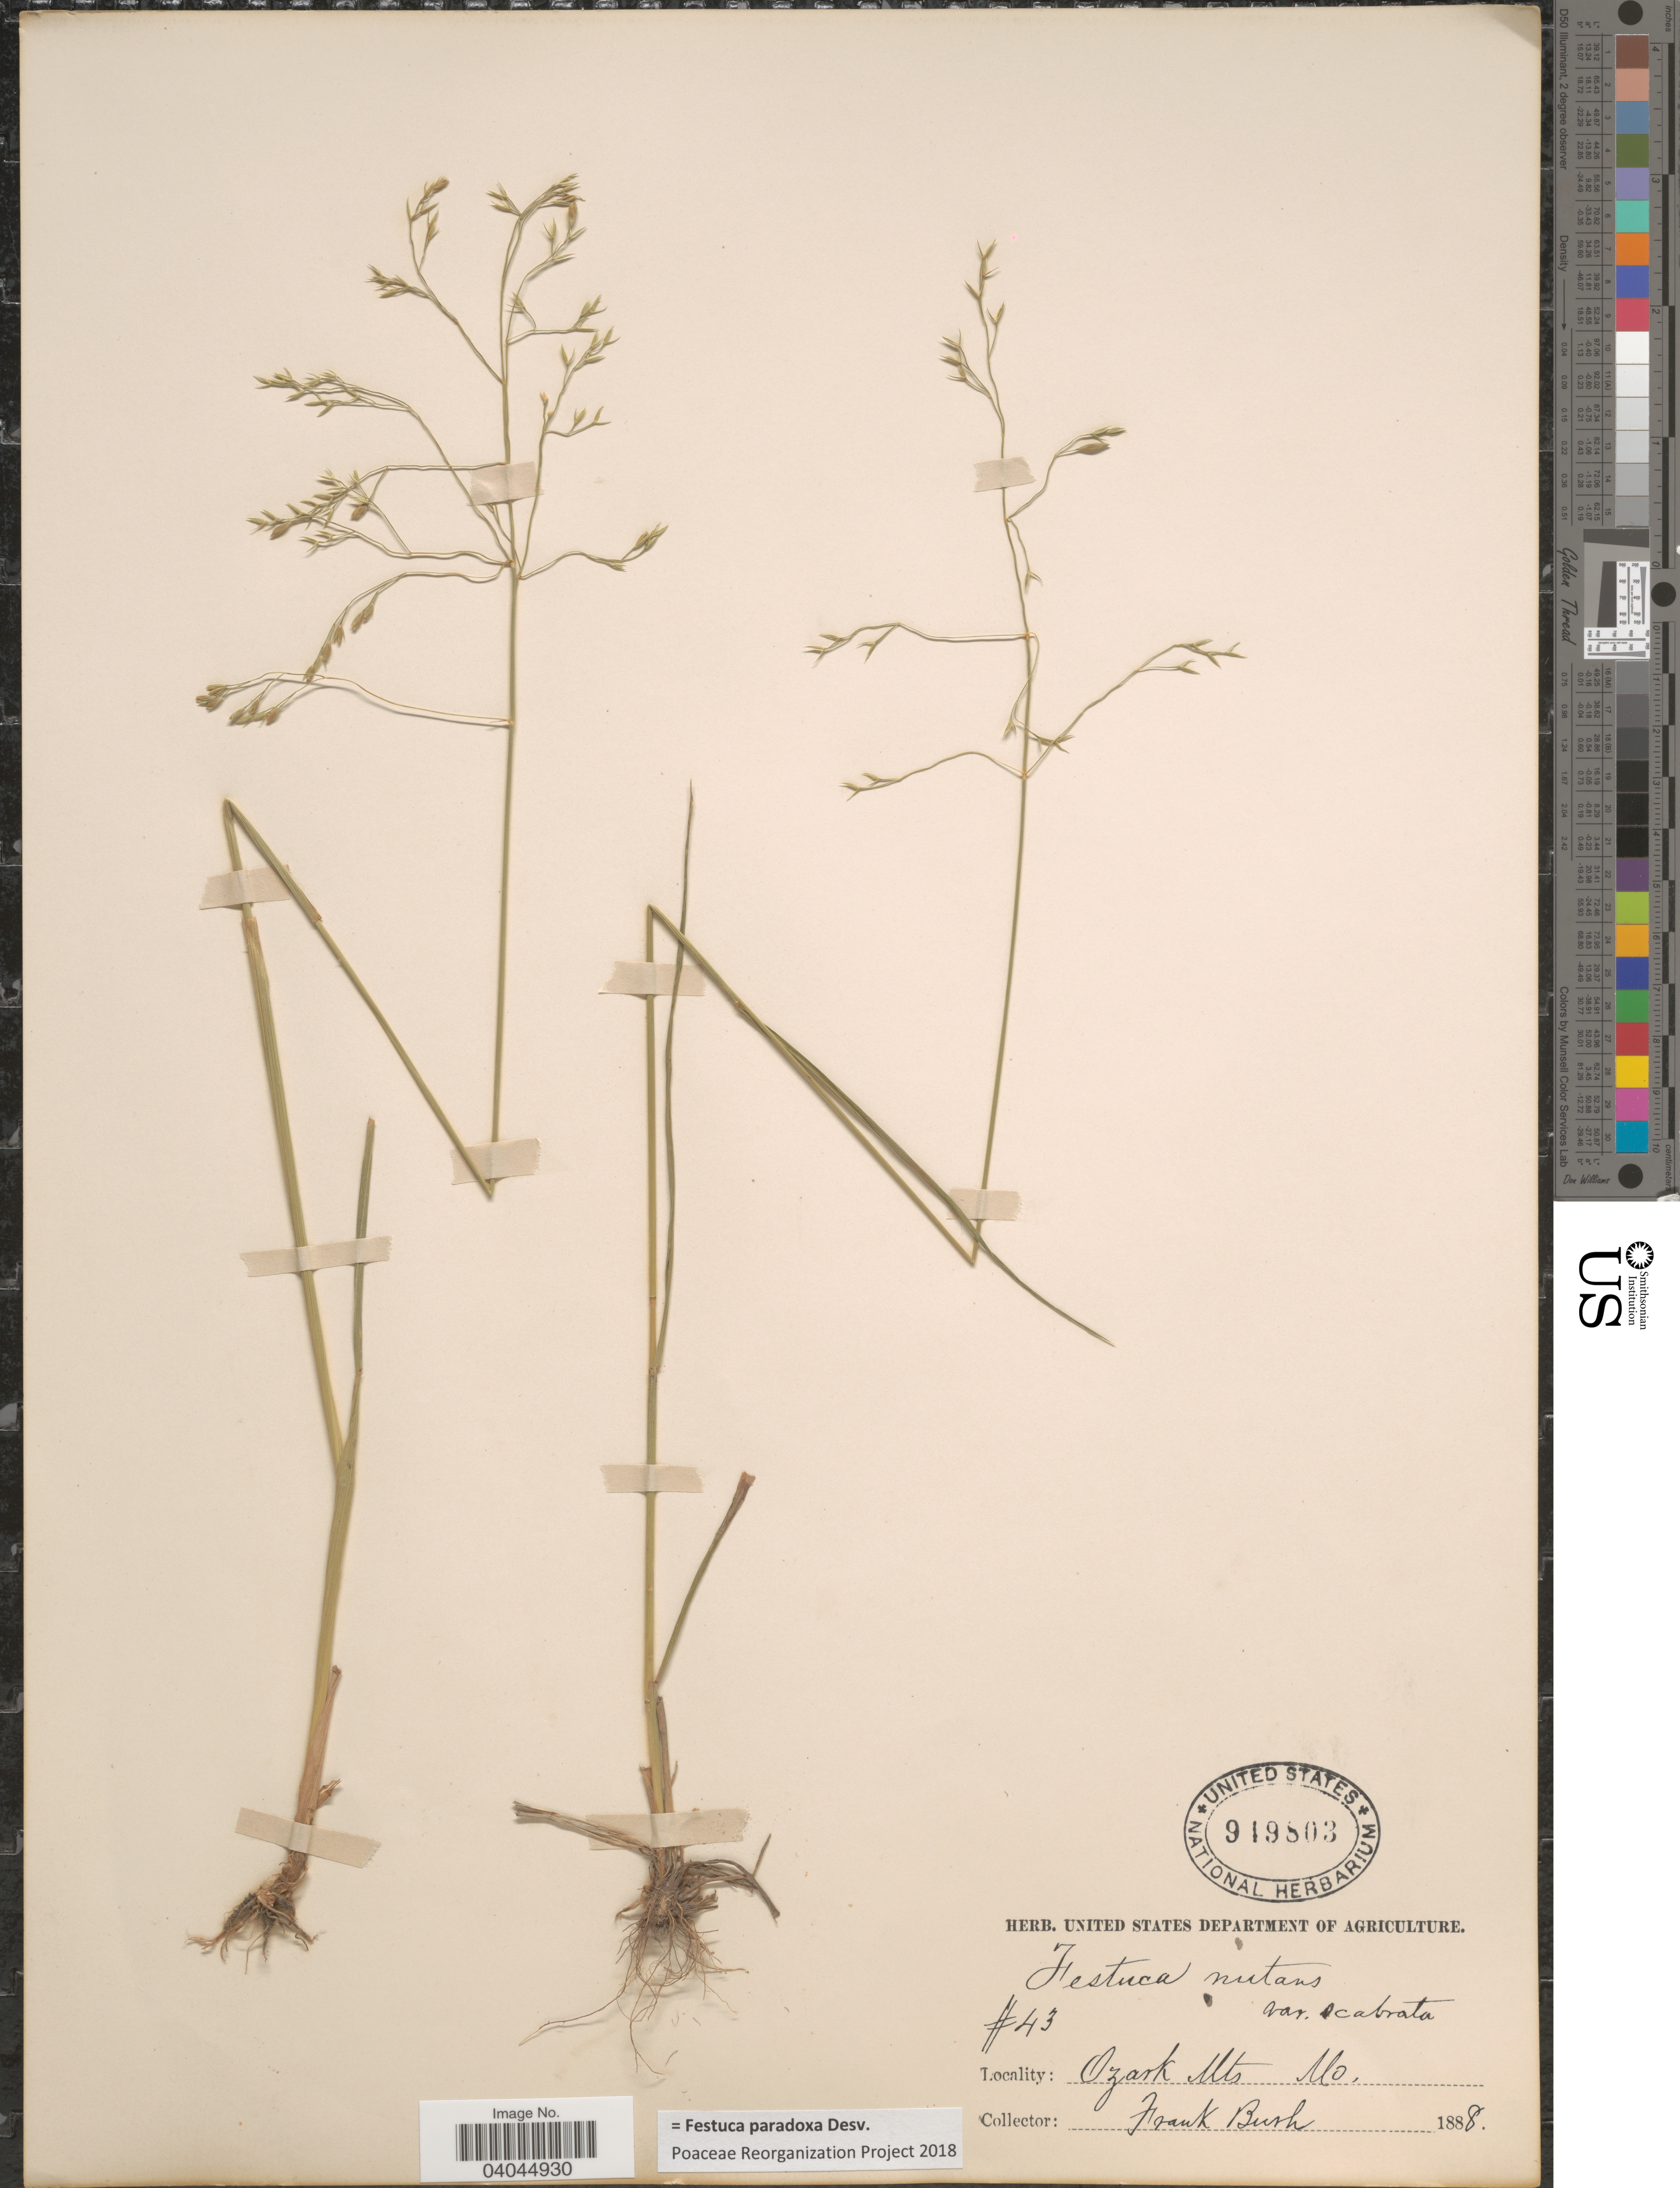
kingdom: Plantae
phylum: Tracheophyta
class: Liliopsida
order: Poales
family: Poaceae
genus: Festuca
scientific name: Festuca paradoxa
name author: Desv.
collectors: F. Bush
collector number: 43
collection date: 1888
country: United States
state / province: Missouri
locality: Ozark Mts.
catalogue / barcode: US 949803